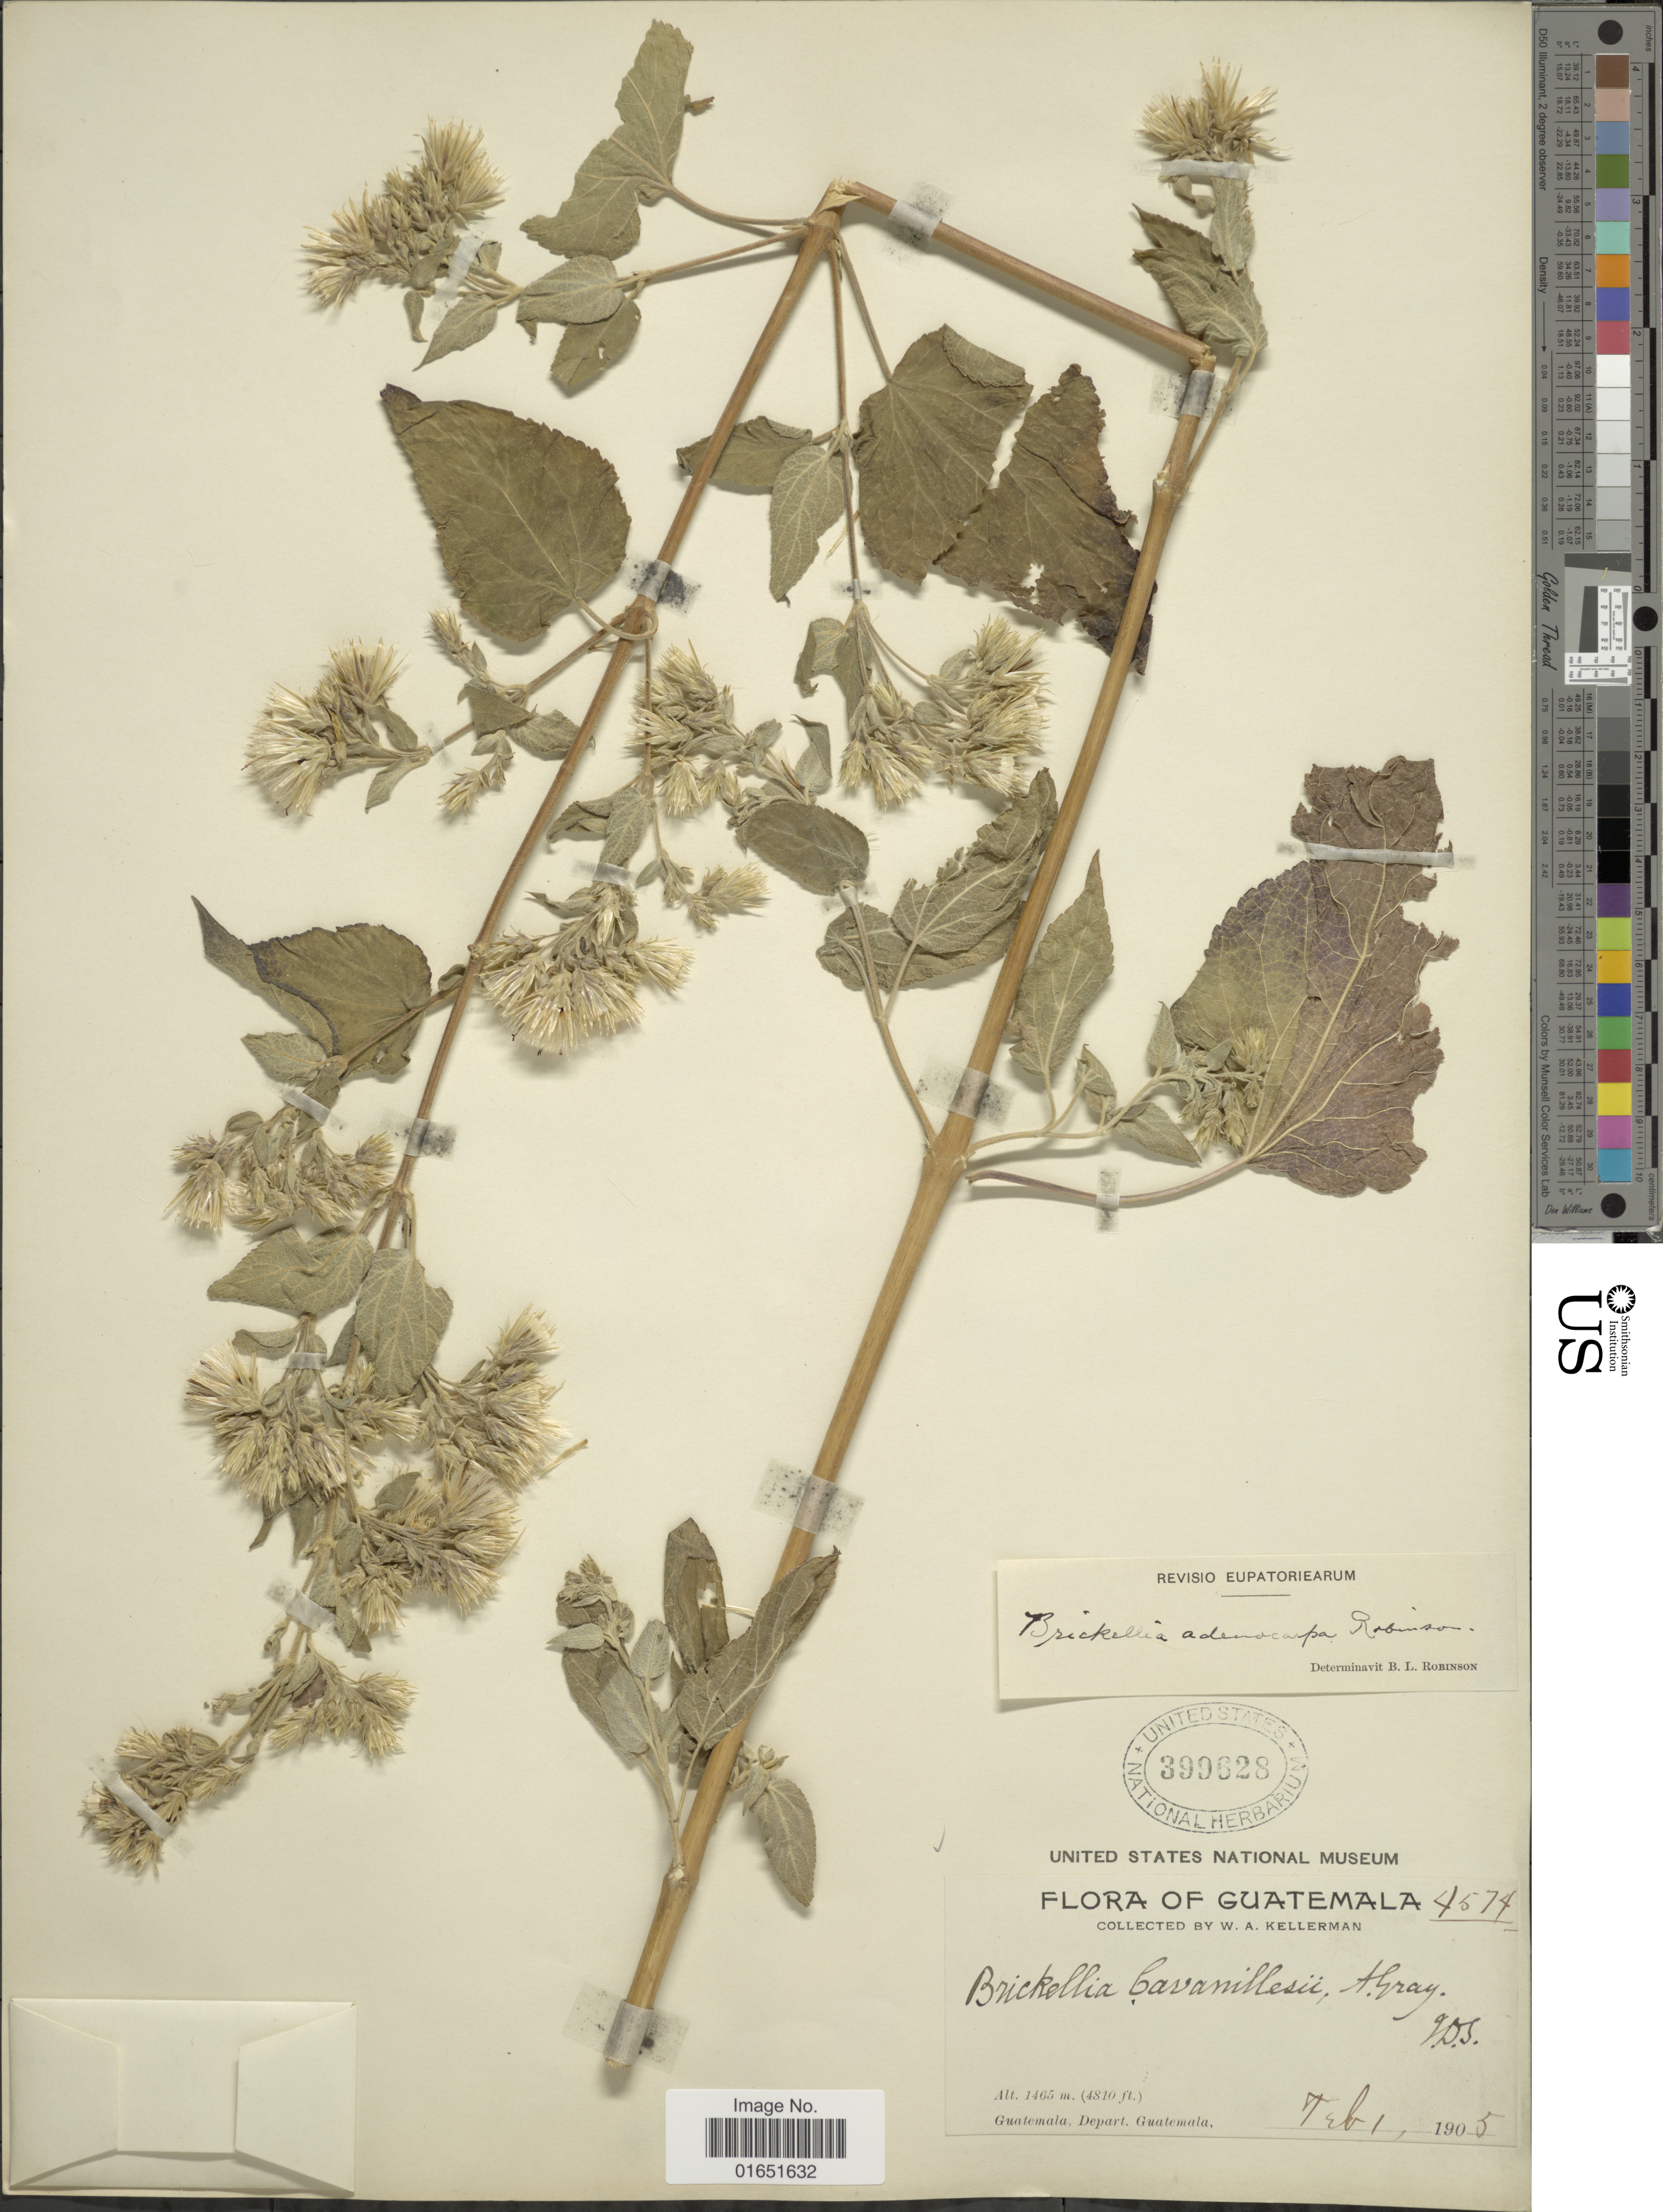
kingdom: Plantae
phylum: Tracheophyta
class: Magnoliopsida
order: Asterales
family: Asteraceae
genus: Brickellia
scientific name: Brickellia adenocarpa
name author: B.L. Rob.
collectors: W. Kellerman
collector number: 4574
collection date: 1905-02-01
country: Guatemala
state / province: Guatemala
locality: Depart. Guatemala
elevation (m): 1465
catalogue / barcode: US 399628